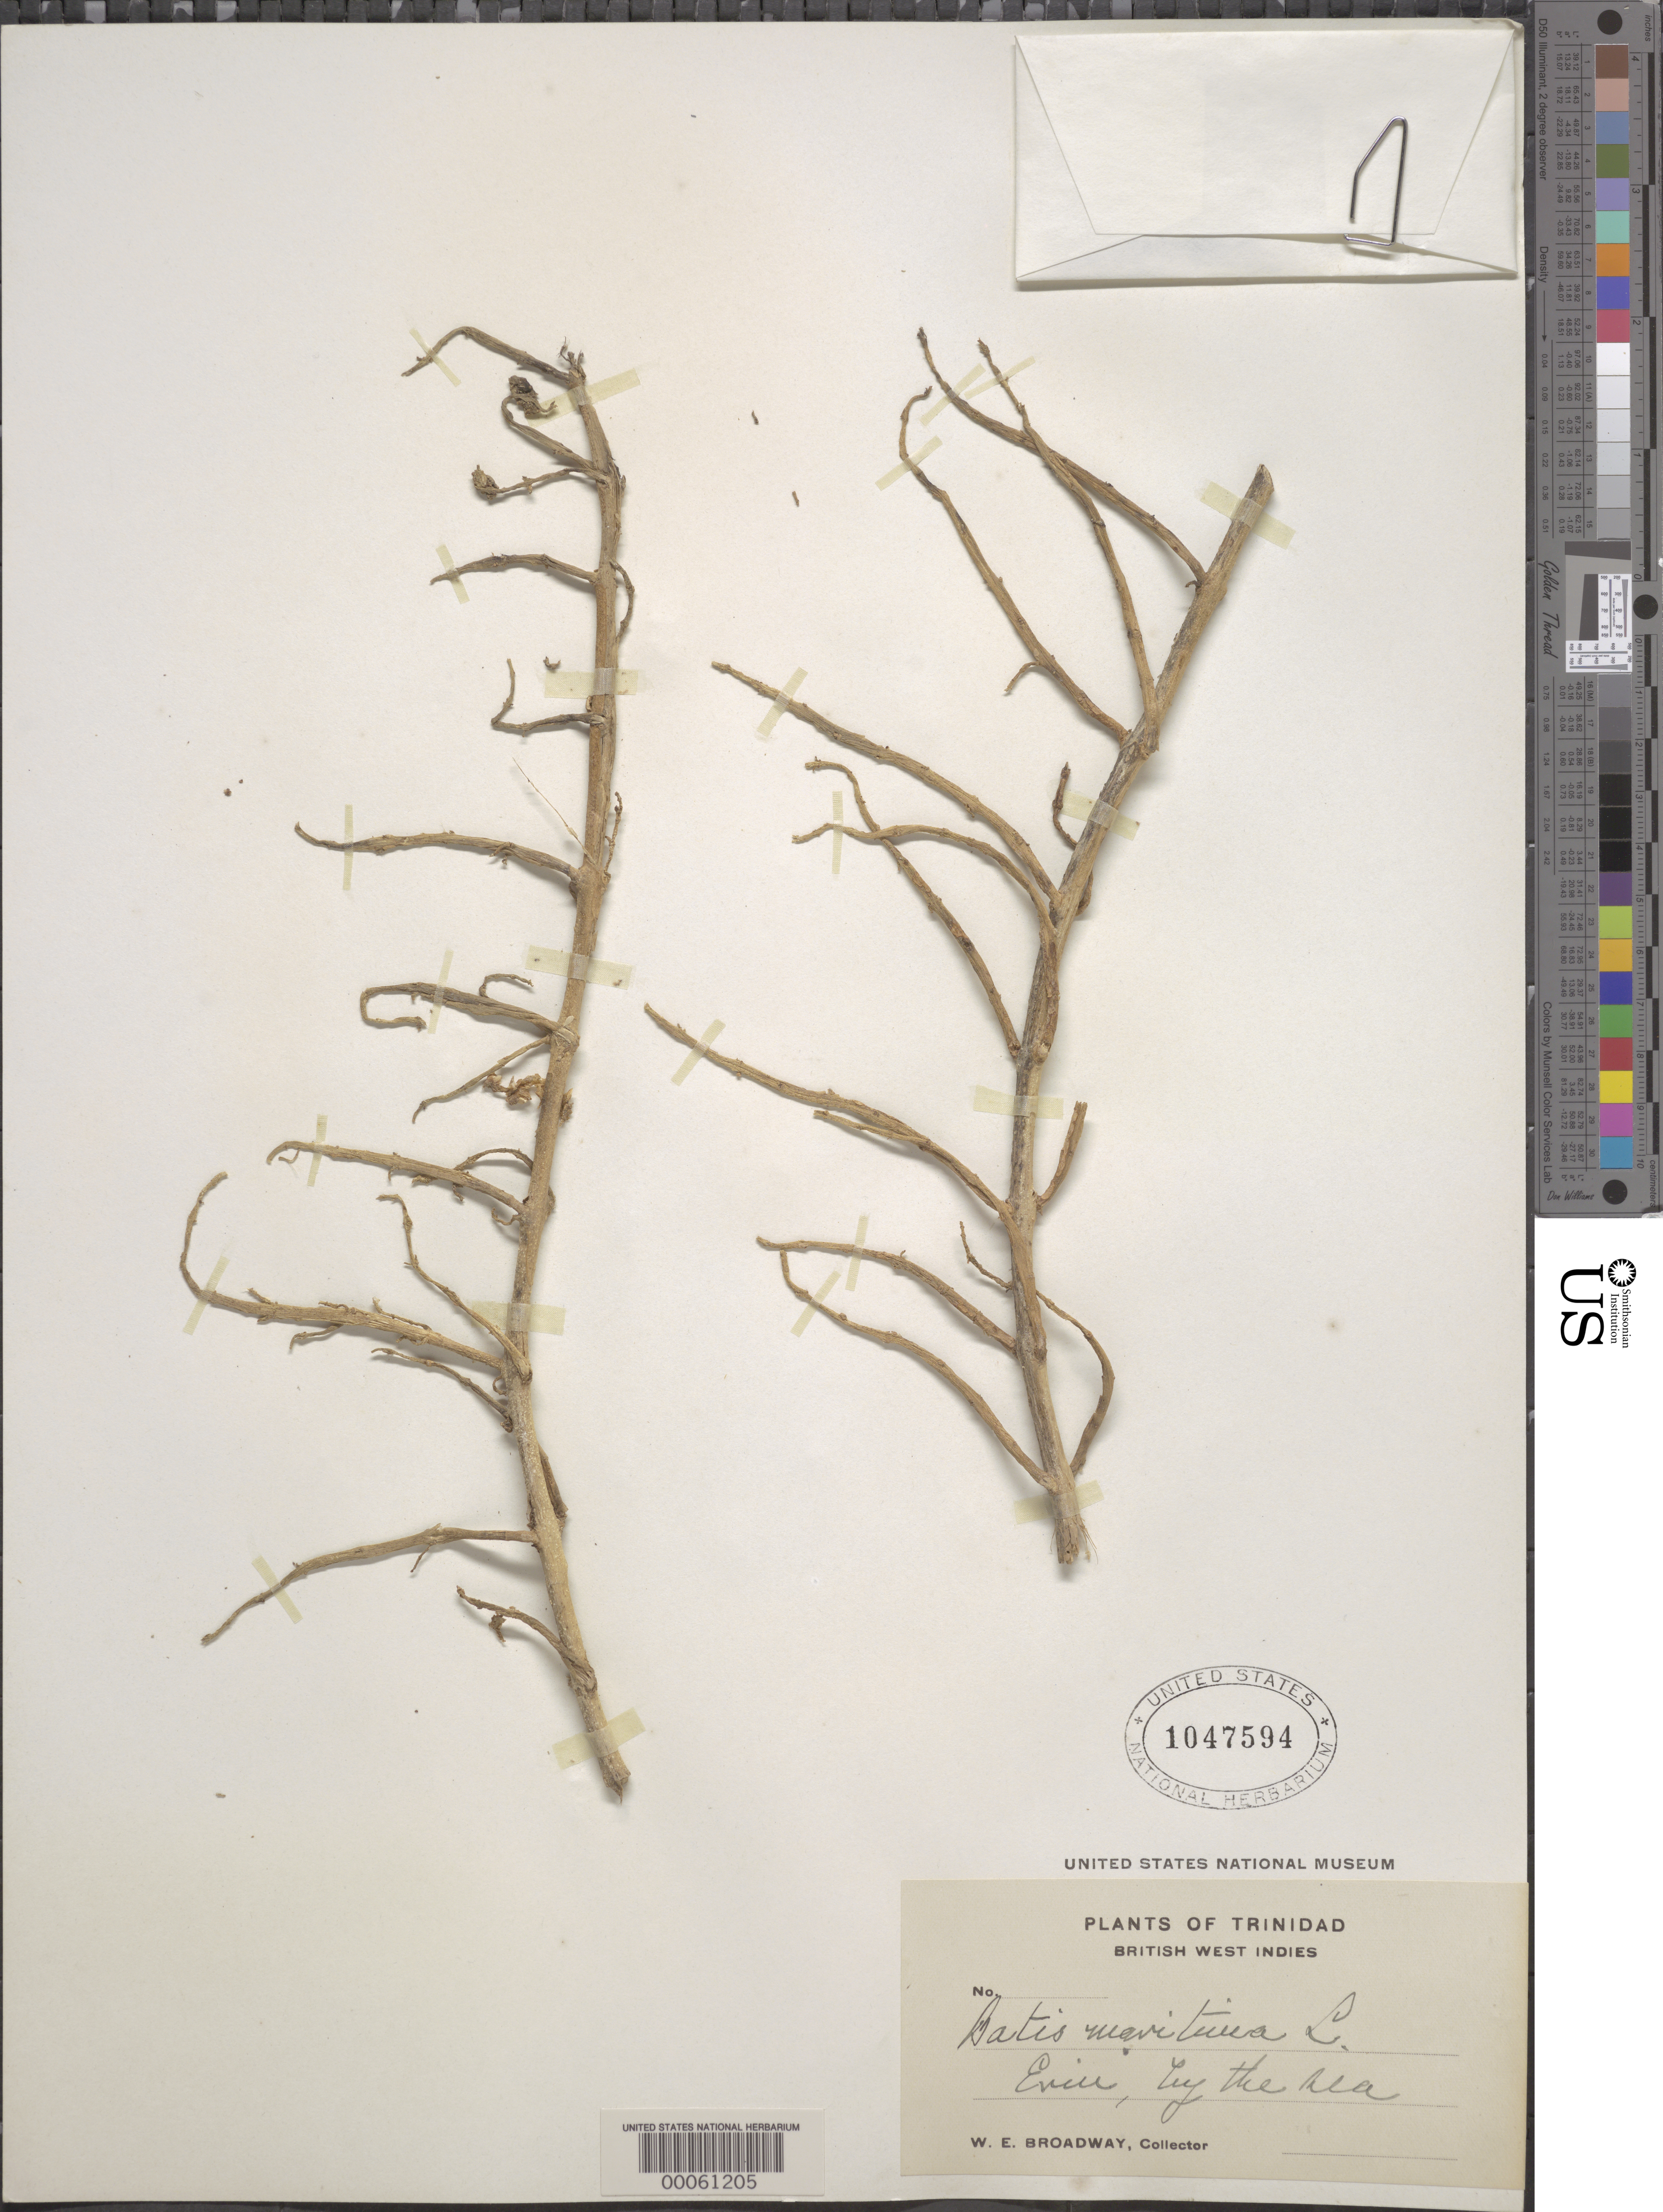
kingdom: Plantae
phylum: Tracheophyta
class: Magnoliopsida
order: Brassicales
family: Bataceae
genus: Batis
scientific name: Batis maritima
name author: L.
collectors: W. E. Broadway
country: Trinidad and Tobago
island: Trinidad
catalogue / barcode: US 1047594